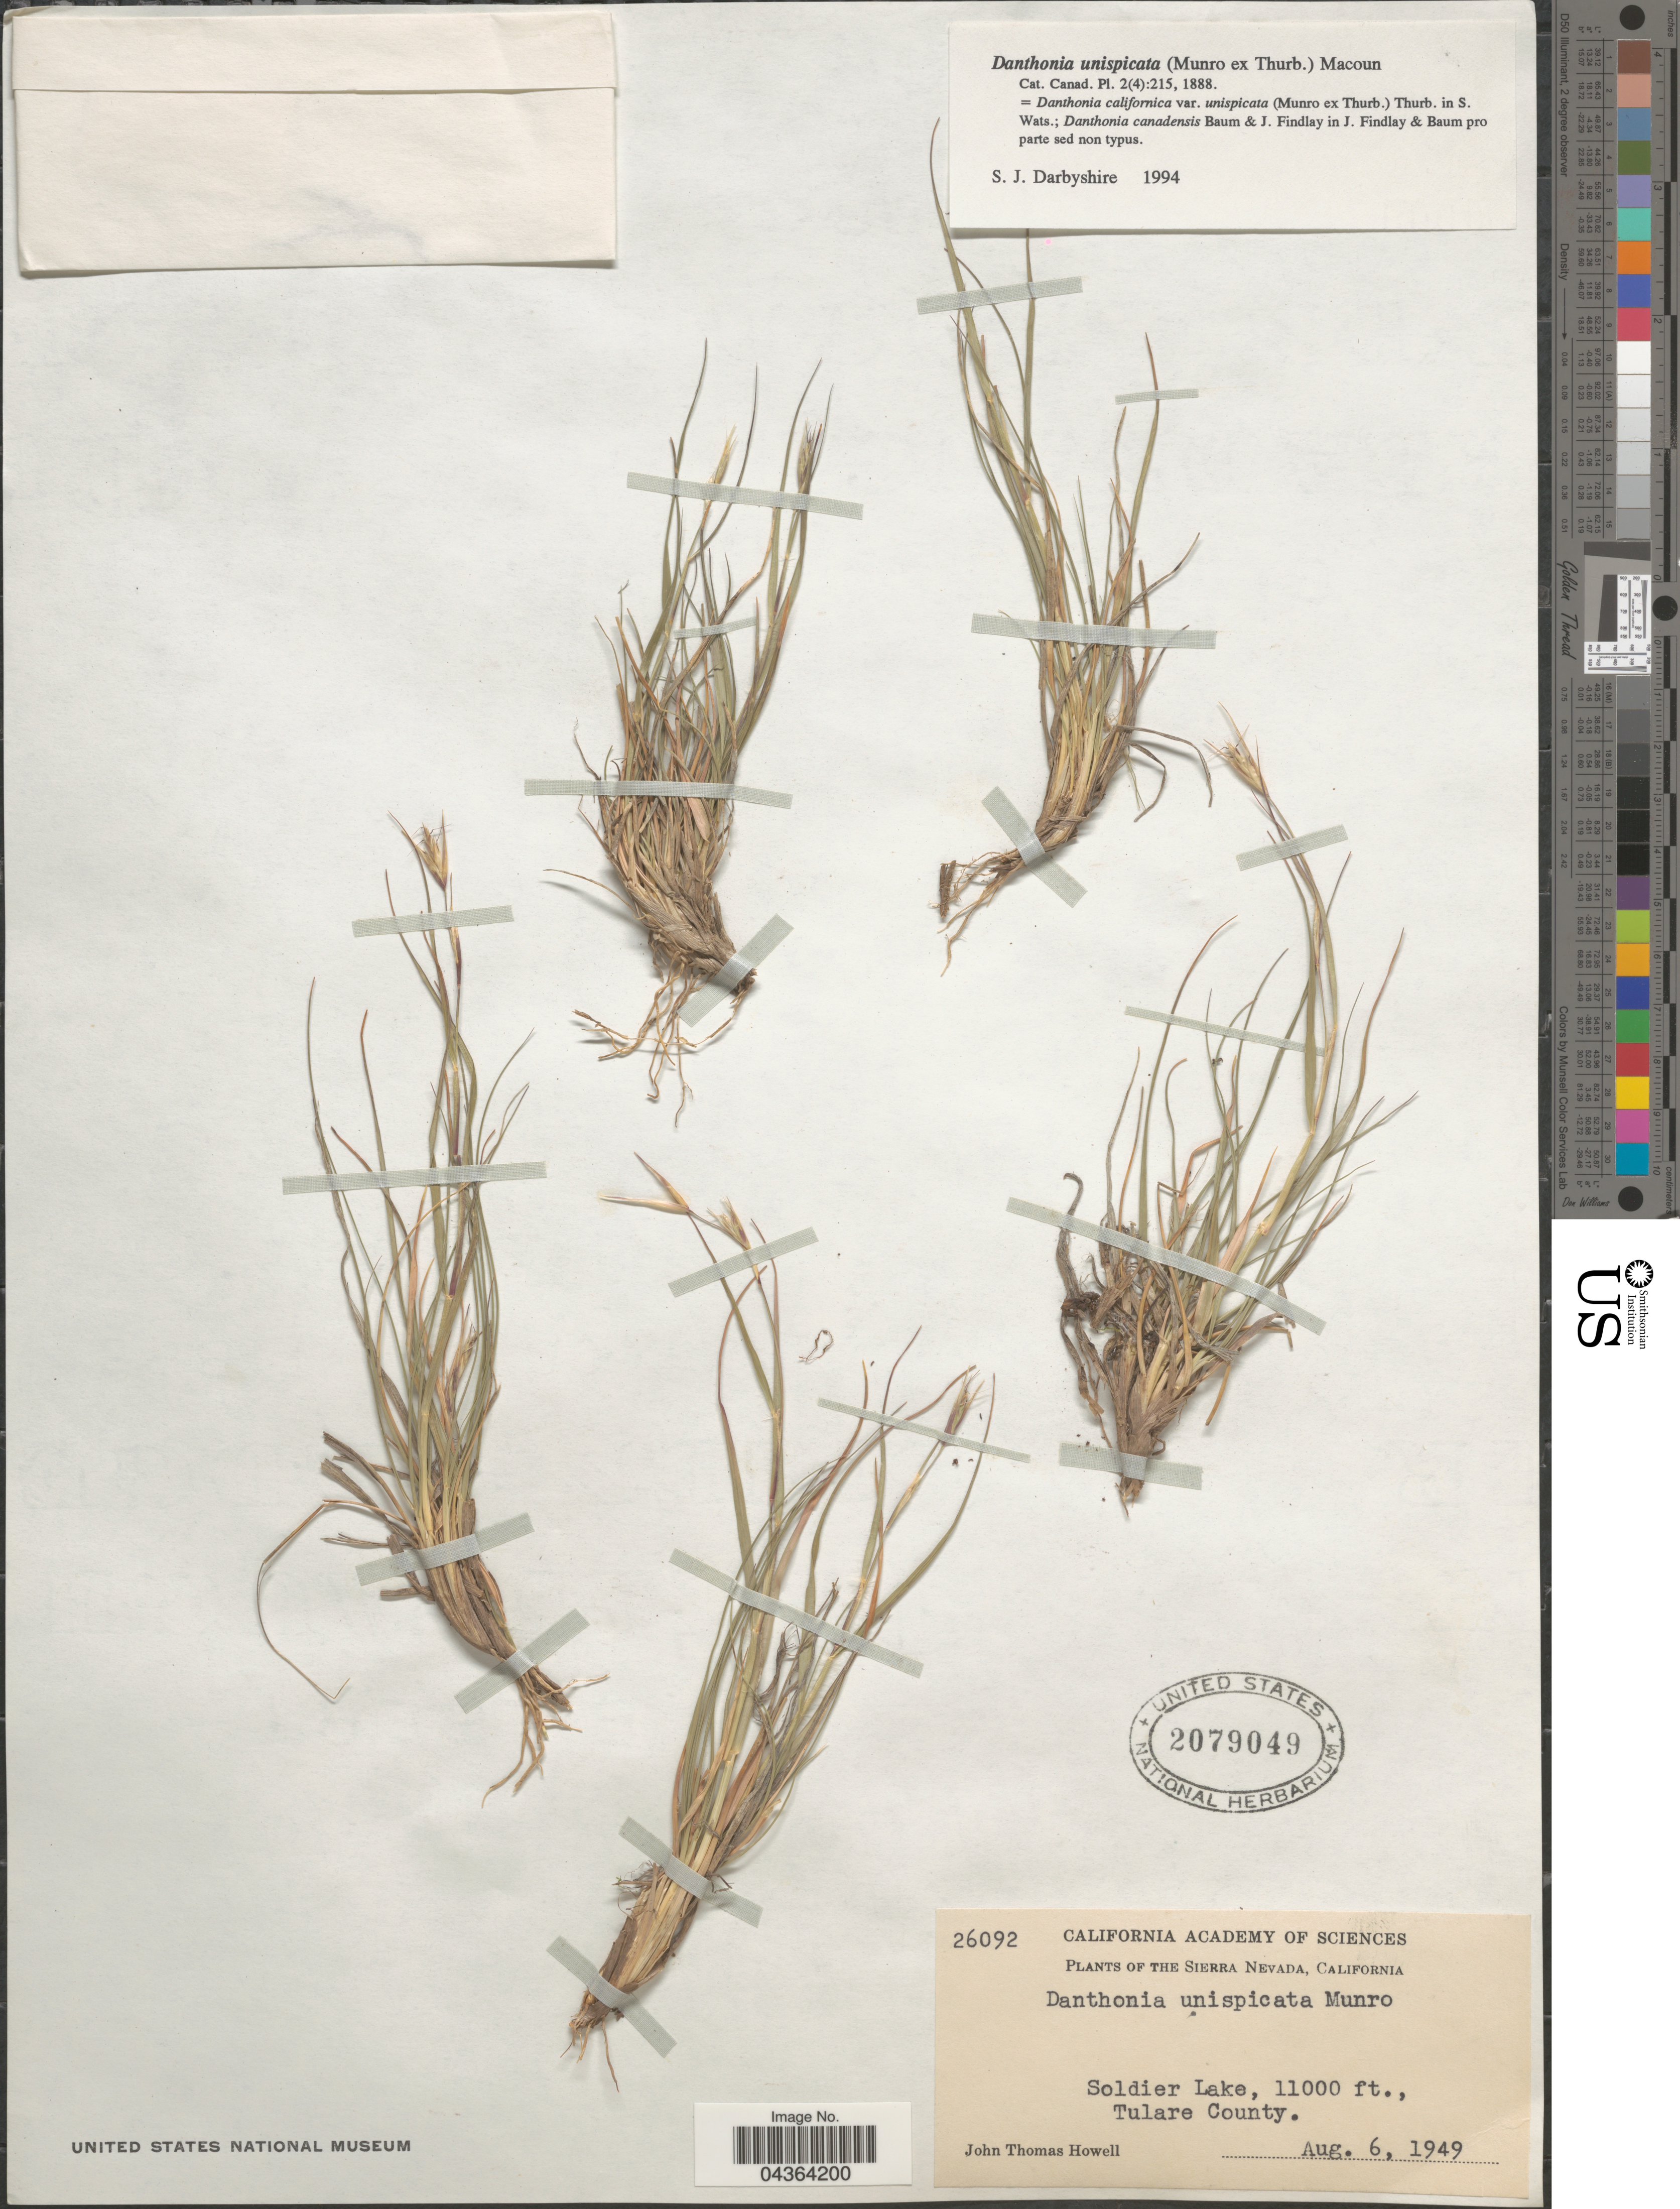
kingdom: Plantae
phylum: Tracheophyta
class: Liliopsida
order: Poales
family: Poaceae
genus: Danthonia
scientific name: Danthonia unispicata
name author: (Thurb.) Munro ex Macoun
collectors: J. T. Howell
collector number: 26092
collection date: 1949-08-06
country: United States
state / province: California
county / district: Tulare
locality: The Sierra Nevada. Soldier Lake, Tulare County.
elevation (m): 3353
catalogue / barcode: US 2079049